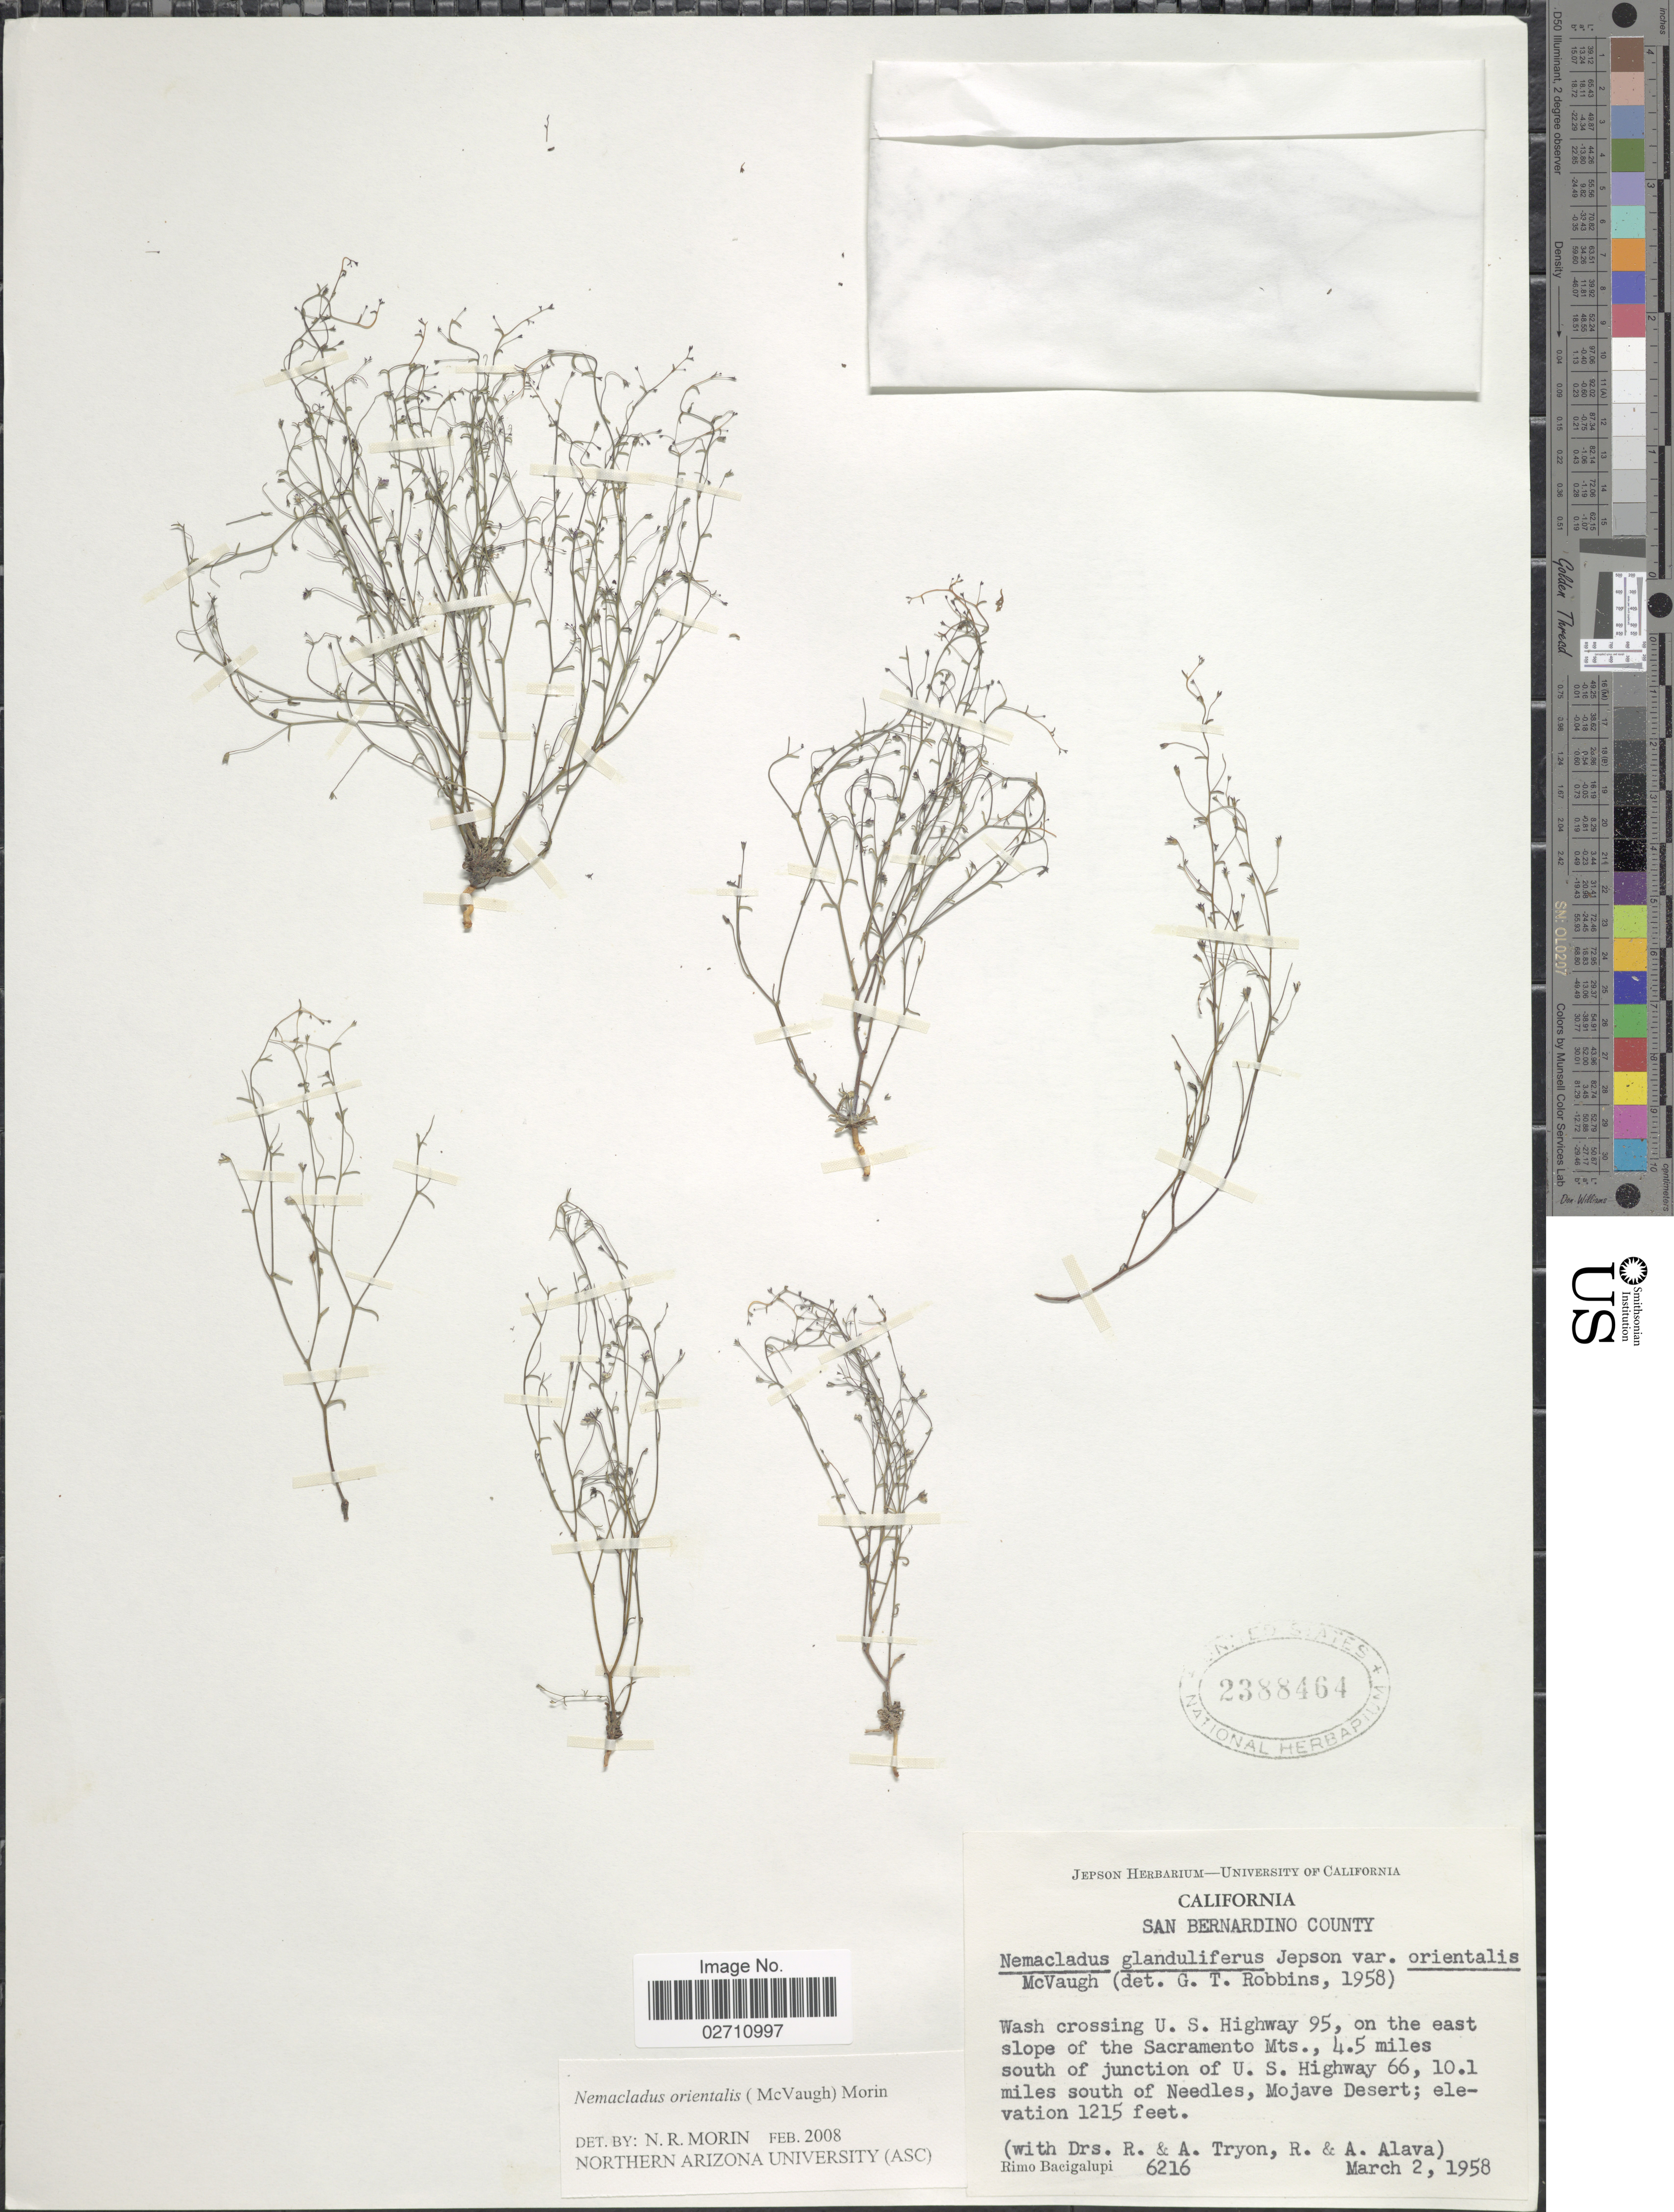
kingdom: Plantae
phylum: Tracheophyta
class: Magnoliopsida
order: Asterales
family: Campanulaceae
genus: Nemacladus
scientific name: Nemacladus orientalis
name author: (McVaugh) Morin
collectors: R. Bacigalupi, R. M. Tryon, A. F. Tryon & A. Alava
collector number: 6216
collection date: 1958-03-02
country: United States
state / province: California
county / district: San Bernardino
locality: San Bernardino County, California, Wash crossing U.S. Highway 95, on the east slope the Sacramento Mts., 4.5 miles south of junction of U. S. Highway 66, 10.1 miles south of Needles, Mojave Desert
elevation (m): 370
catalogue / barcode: US 2388464